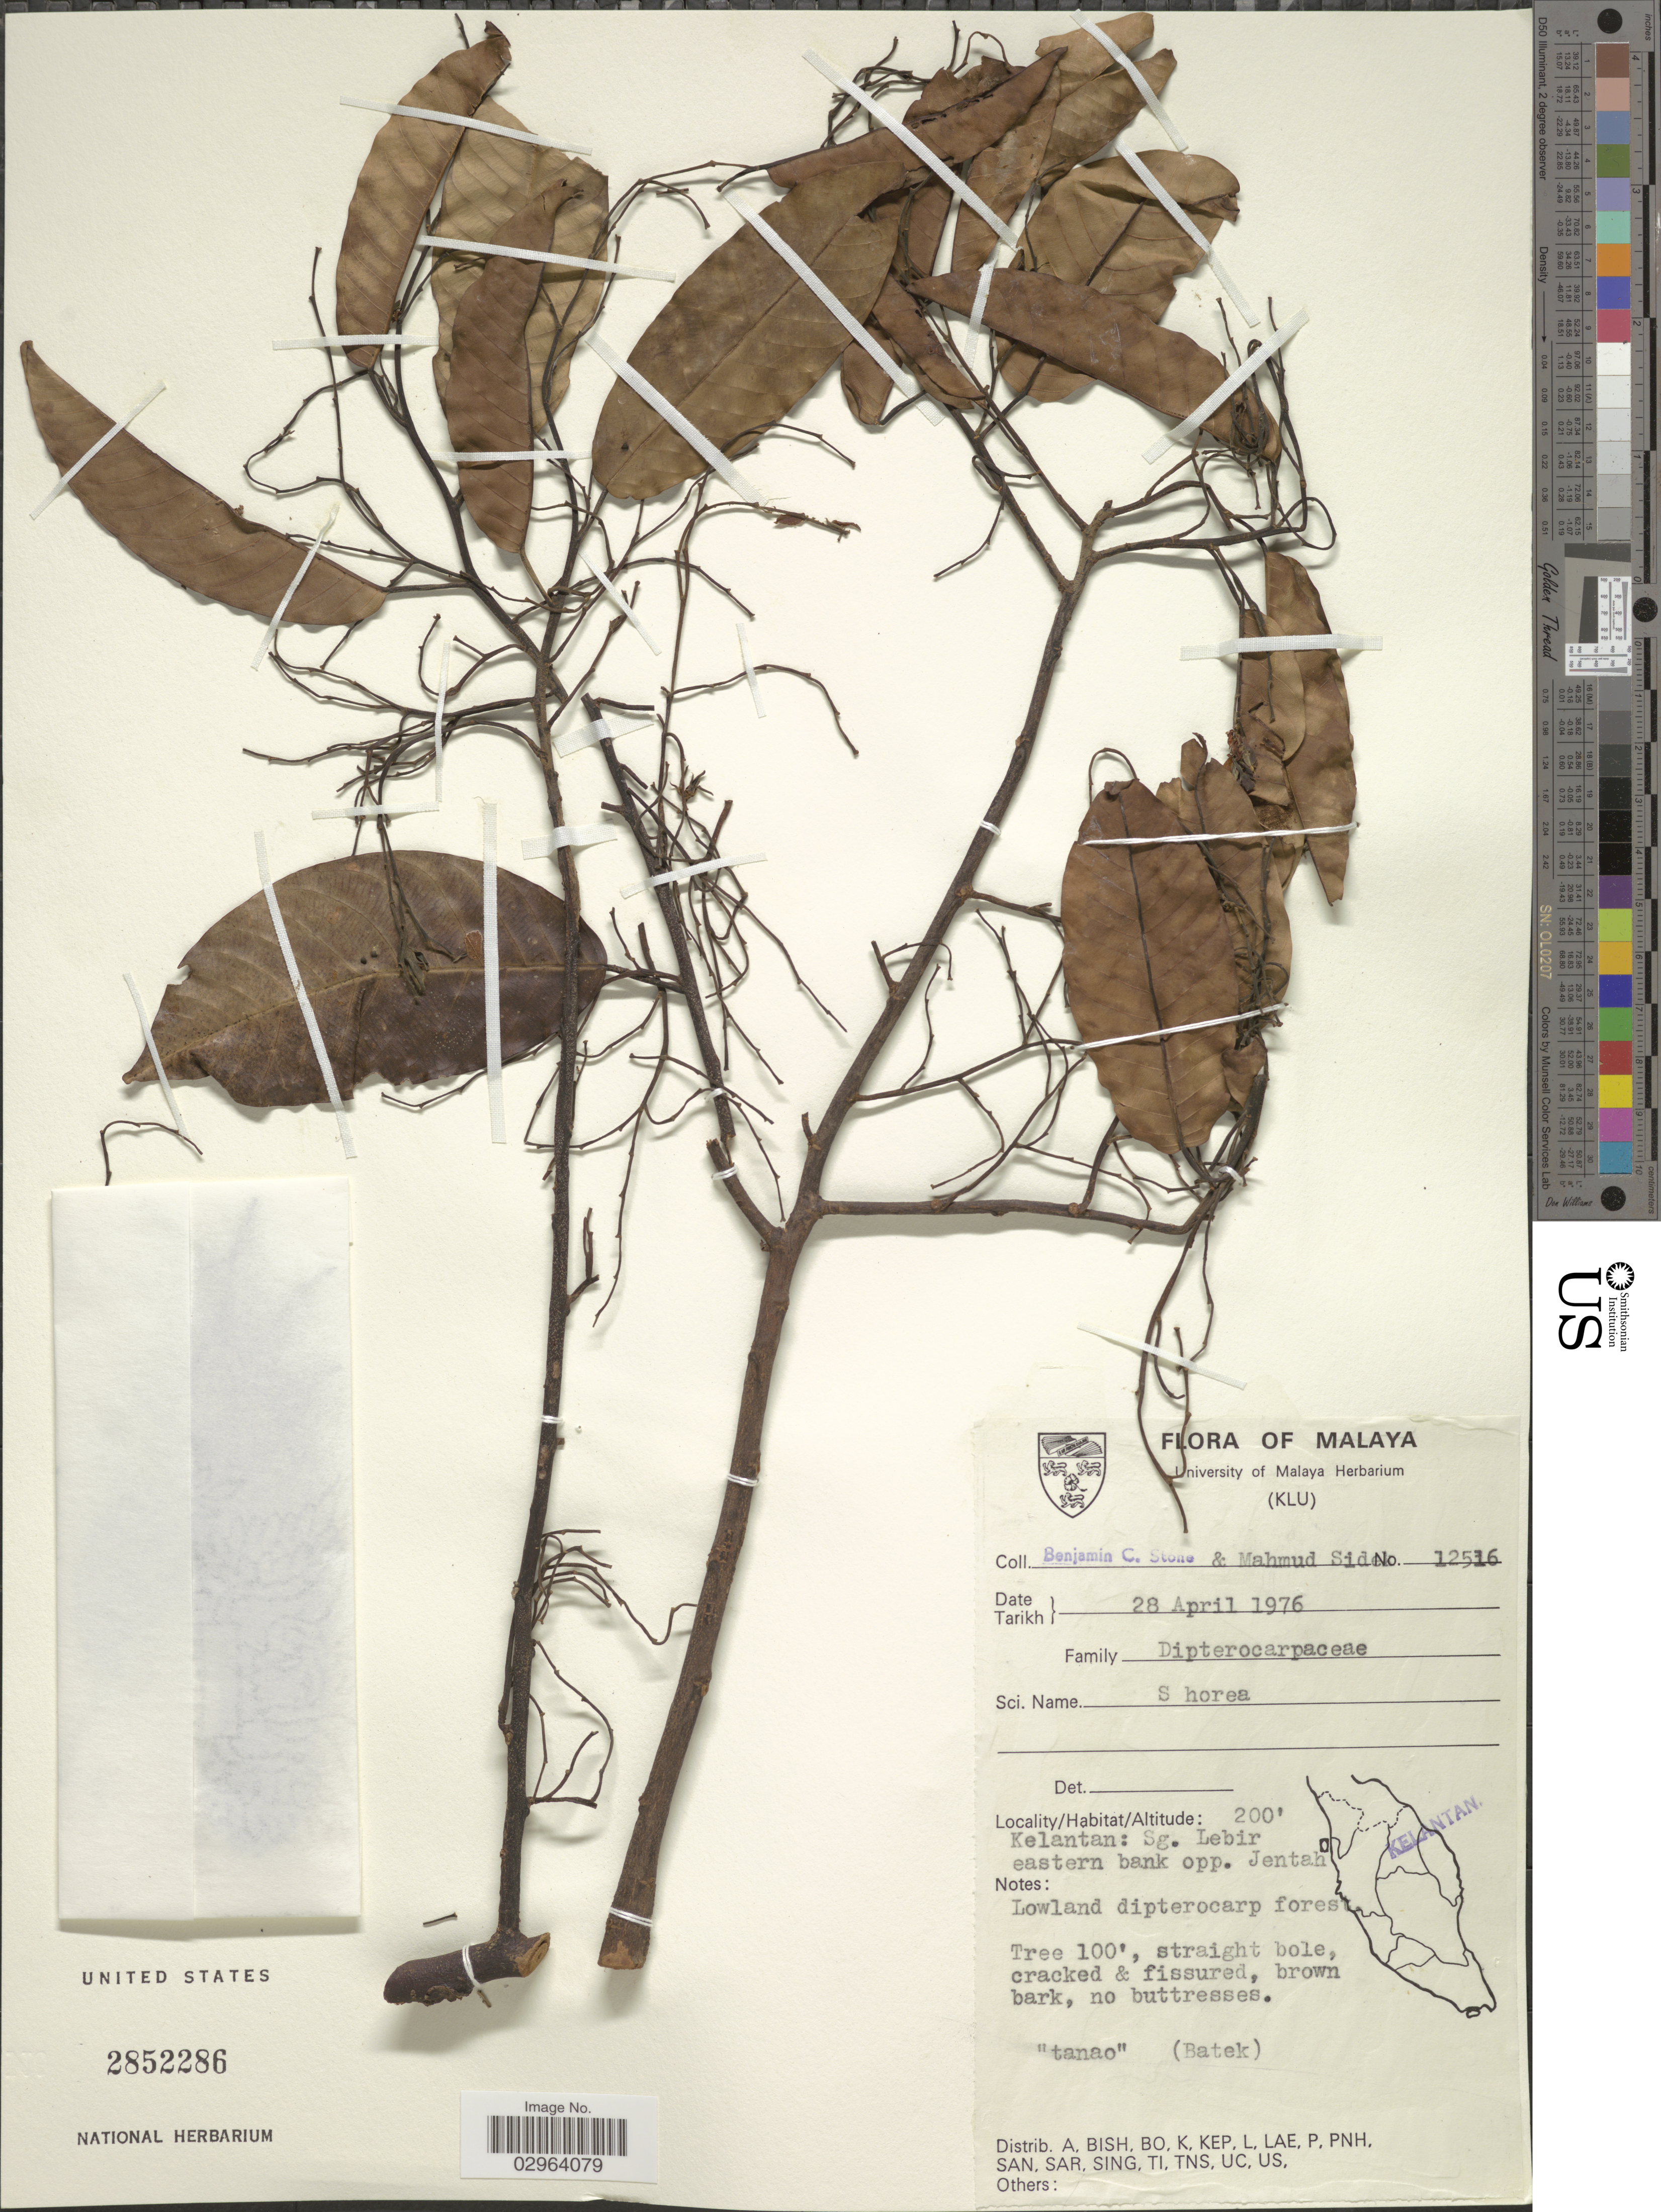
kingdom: Plantae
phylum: Tracheophyta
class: Magnoliopsida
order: Malvales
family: Dipterocarpaceae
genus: Shorea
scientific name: Shorea sp.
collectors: B. C. Stone & M. Sidek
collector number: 12516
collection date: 1976-04-28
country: Malaysia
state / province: Kelantan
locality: Sg. Lebir eastern bank opp. Jentah.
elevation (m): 61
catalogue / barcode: US 2852286